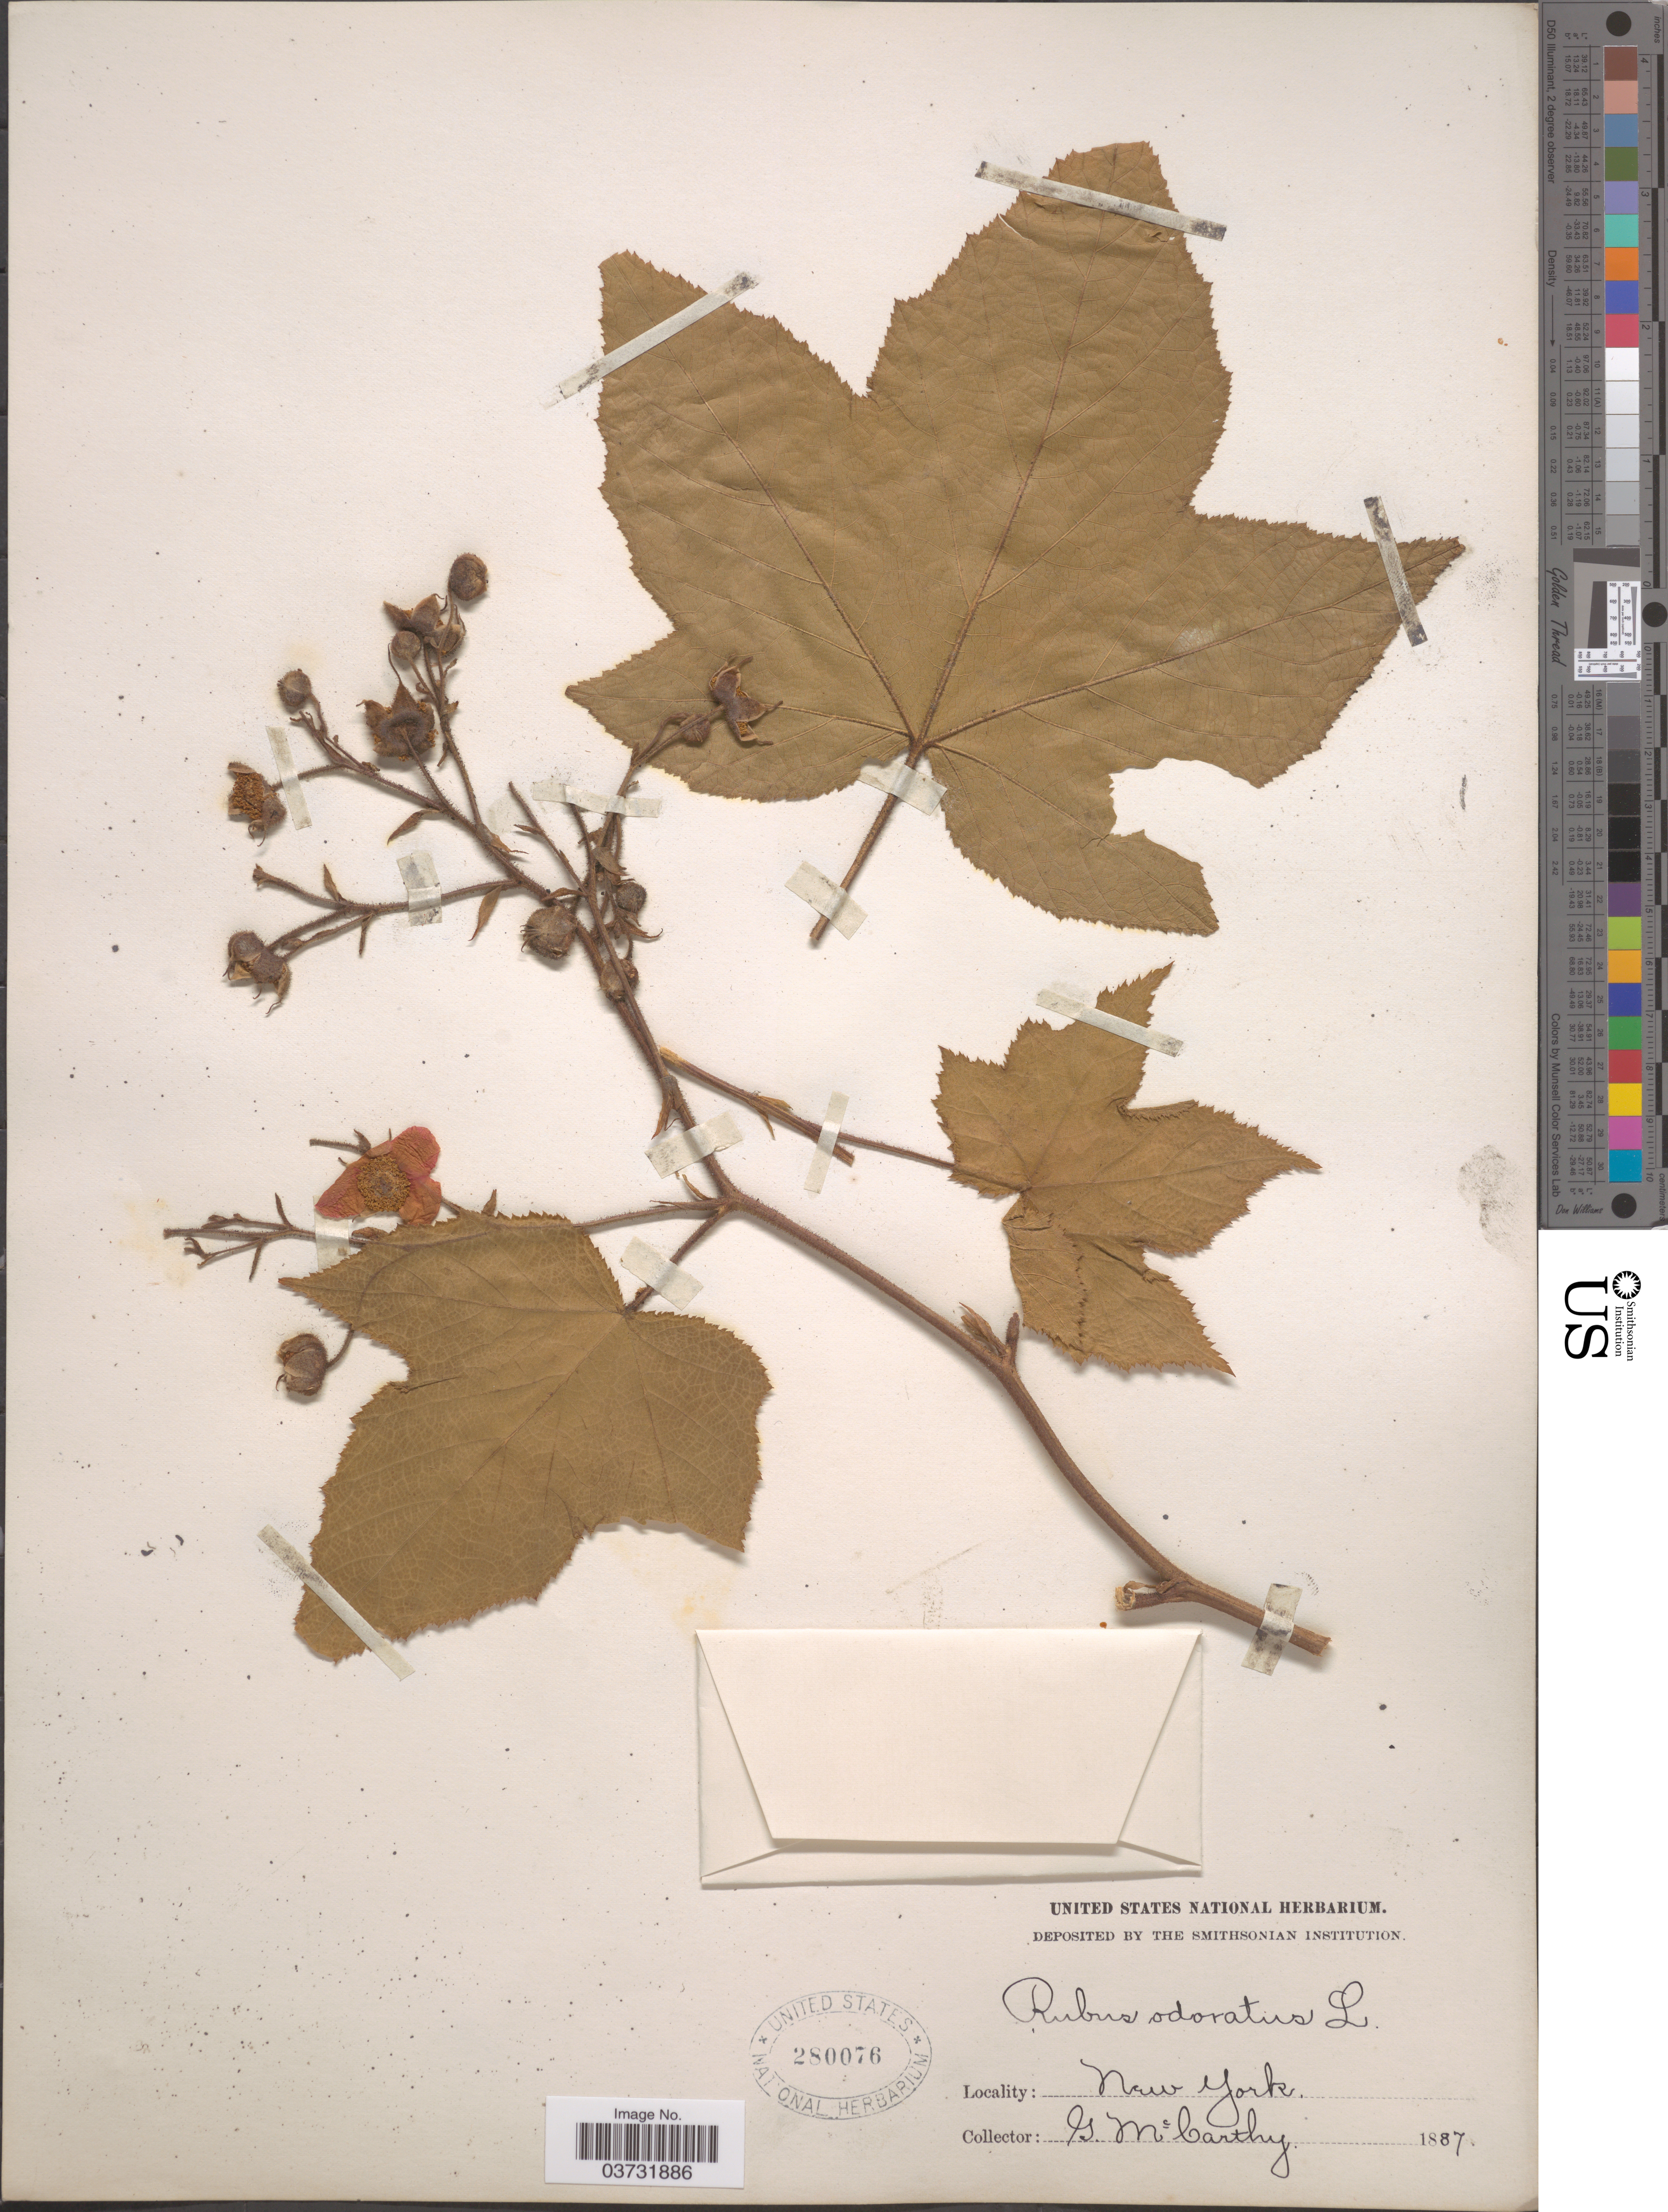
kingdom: Plantae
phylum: Tracheophyta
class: Magnoliopsida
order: Rosales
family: Rosaceae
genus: Rubus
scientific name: Rubus odoratus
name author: L.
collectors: G. McCarthy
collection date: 1887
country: United States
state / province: New York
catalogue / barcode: US 280076